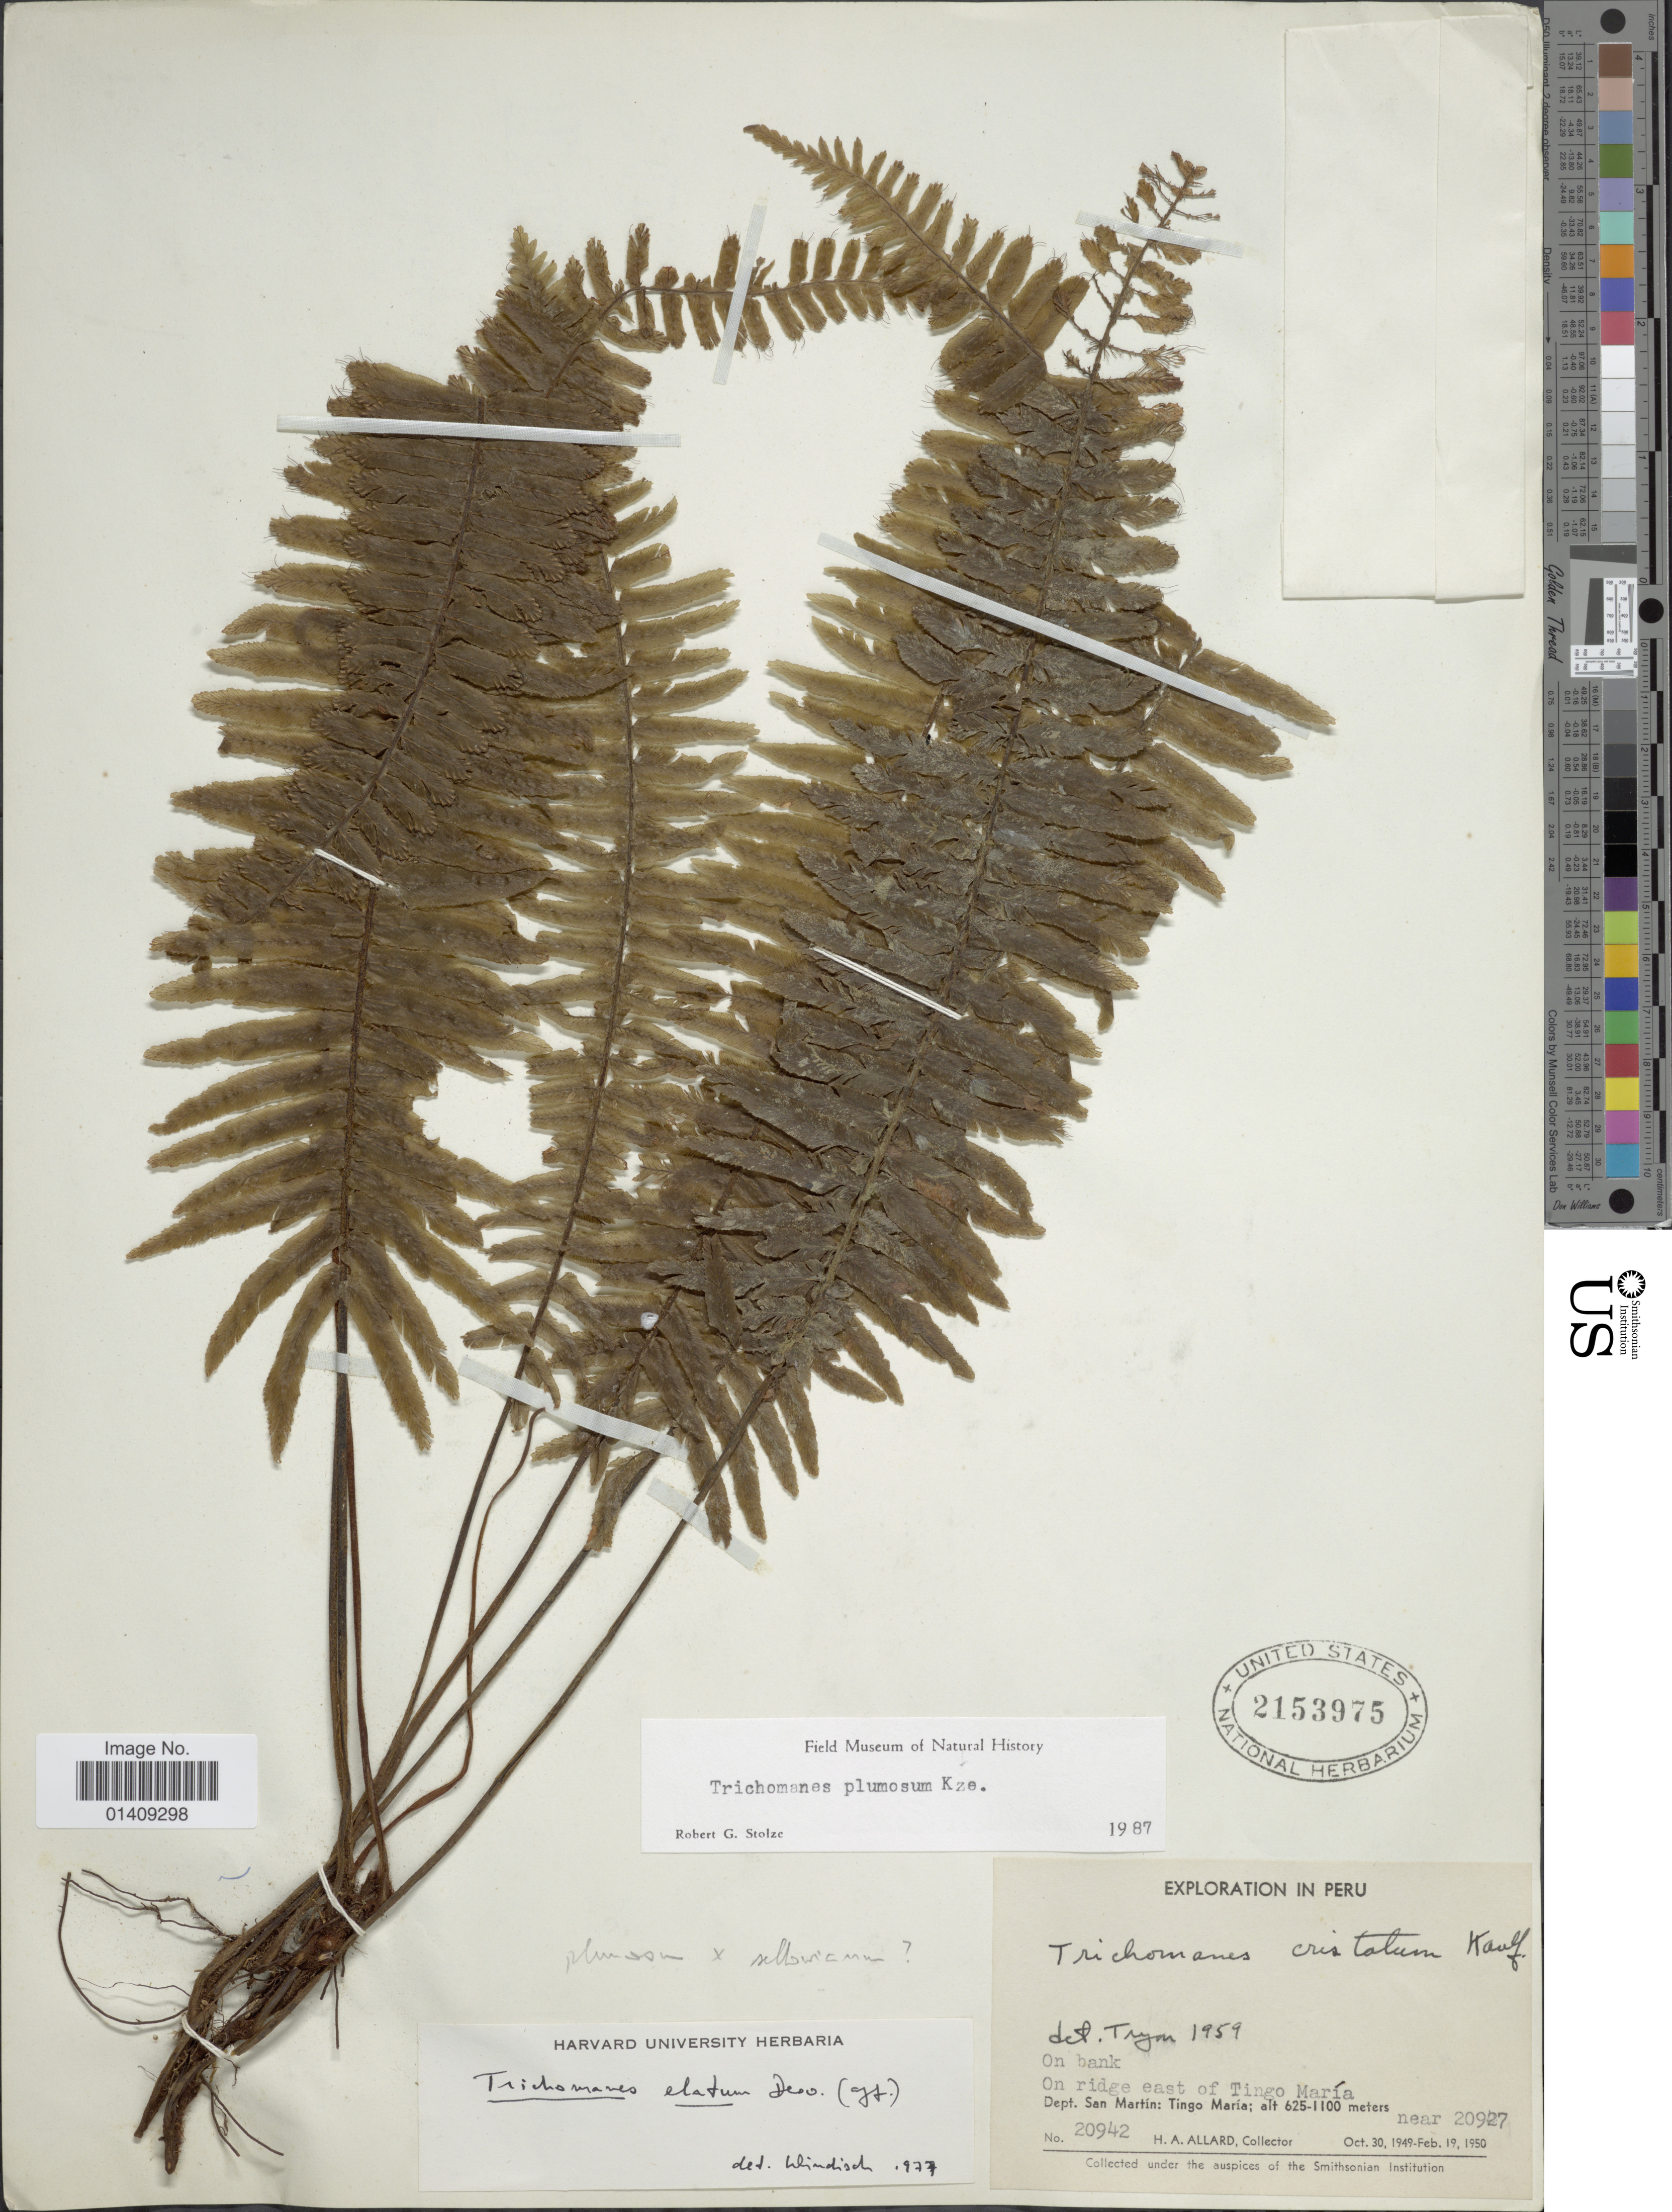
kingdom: Plantae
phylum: Tracheophyta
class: Polypodiopsida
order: Hymenophyllales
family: Hymenophyllaceae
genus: Trichomanes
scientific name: Trichomanes plumosum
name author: Kunze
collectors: H. A. Allard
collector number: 20942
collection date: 1949-10-30/1950-02-19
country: Peru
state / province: San Martín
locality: On ridge East of Tingo Maria, Tingo Maria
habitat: on bank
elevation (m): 625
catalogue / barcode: US 2153975